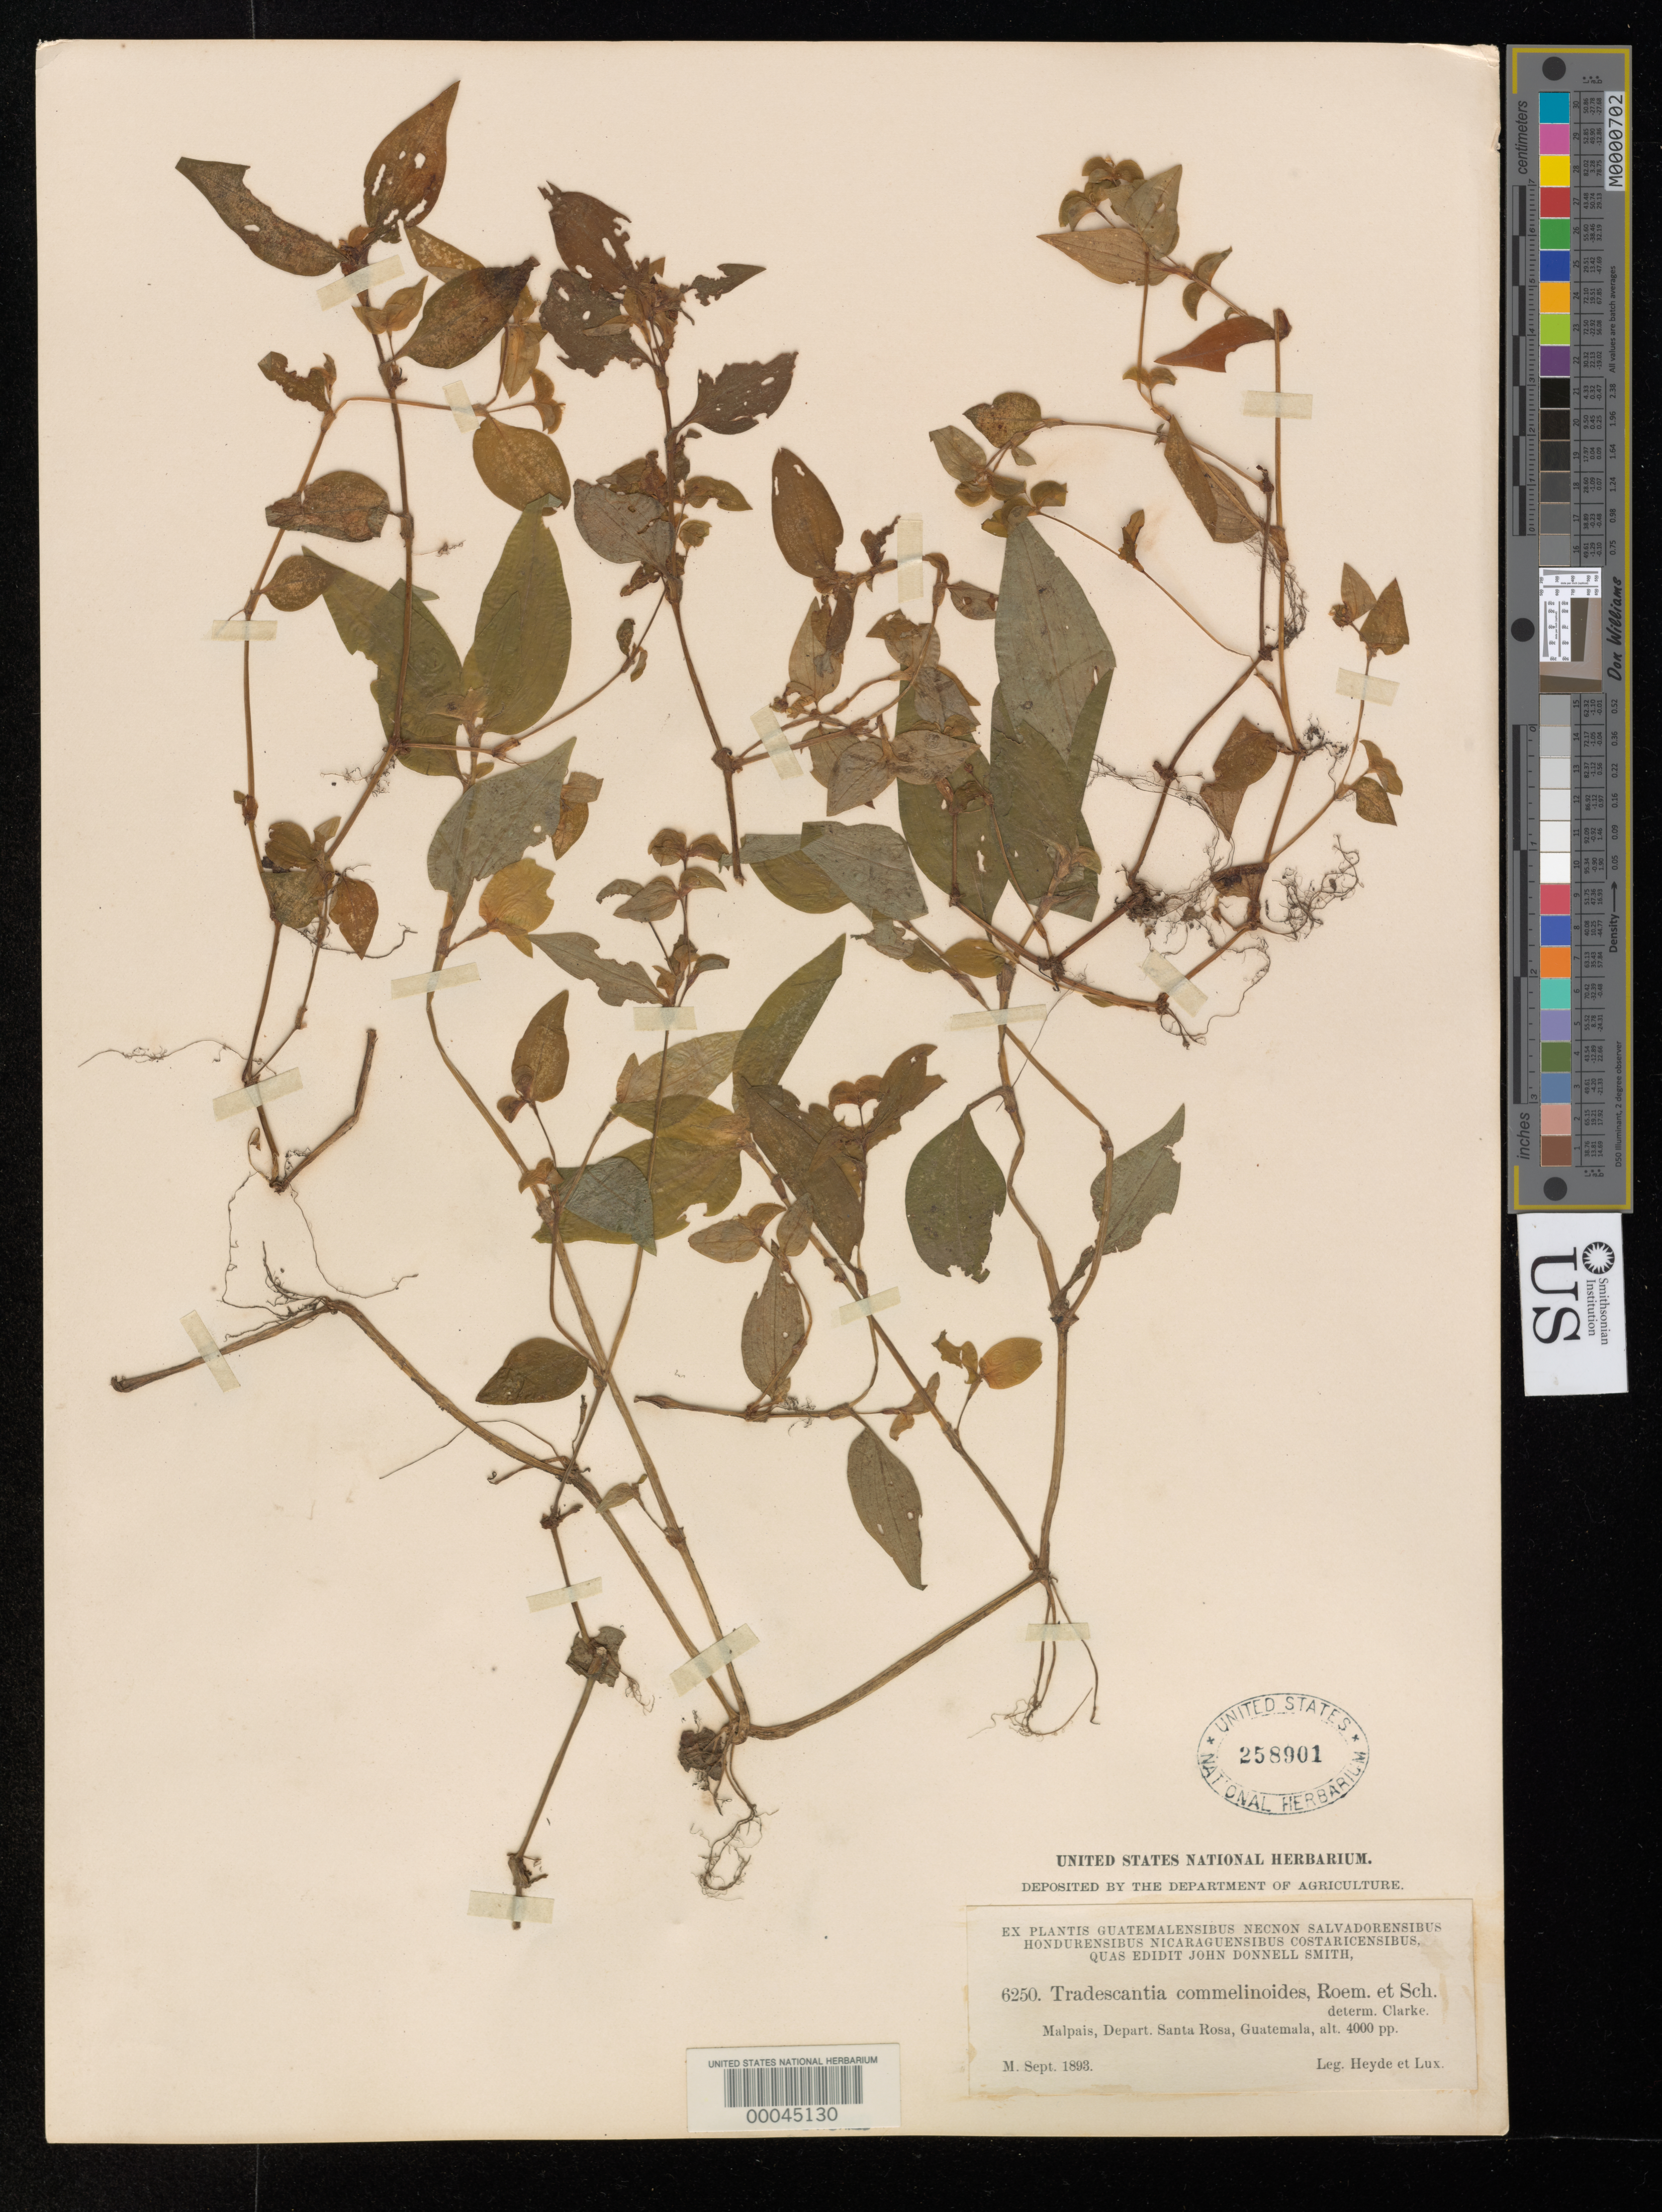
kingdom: Plantae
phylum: Tracheophyta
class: Liliopsida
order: Commelinales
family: Commelinaceae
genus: Tradescantia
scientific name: Tradescantia gracillima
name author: Standl.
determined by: Strong, Mark T., (BOT), Smithsonian Institution - National Museum of Natural History (UNITED STATES)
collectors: E. T. Heyde & E. Lux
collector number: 6250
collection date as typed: Sep 1893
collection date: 1893-09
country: Guatemala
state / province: Santa Rosa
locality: Malpais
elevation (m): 1220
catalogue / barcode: US 258901